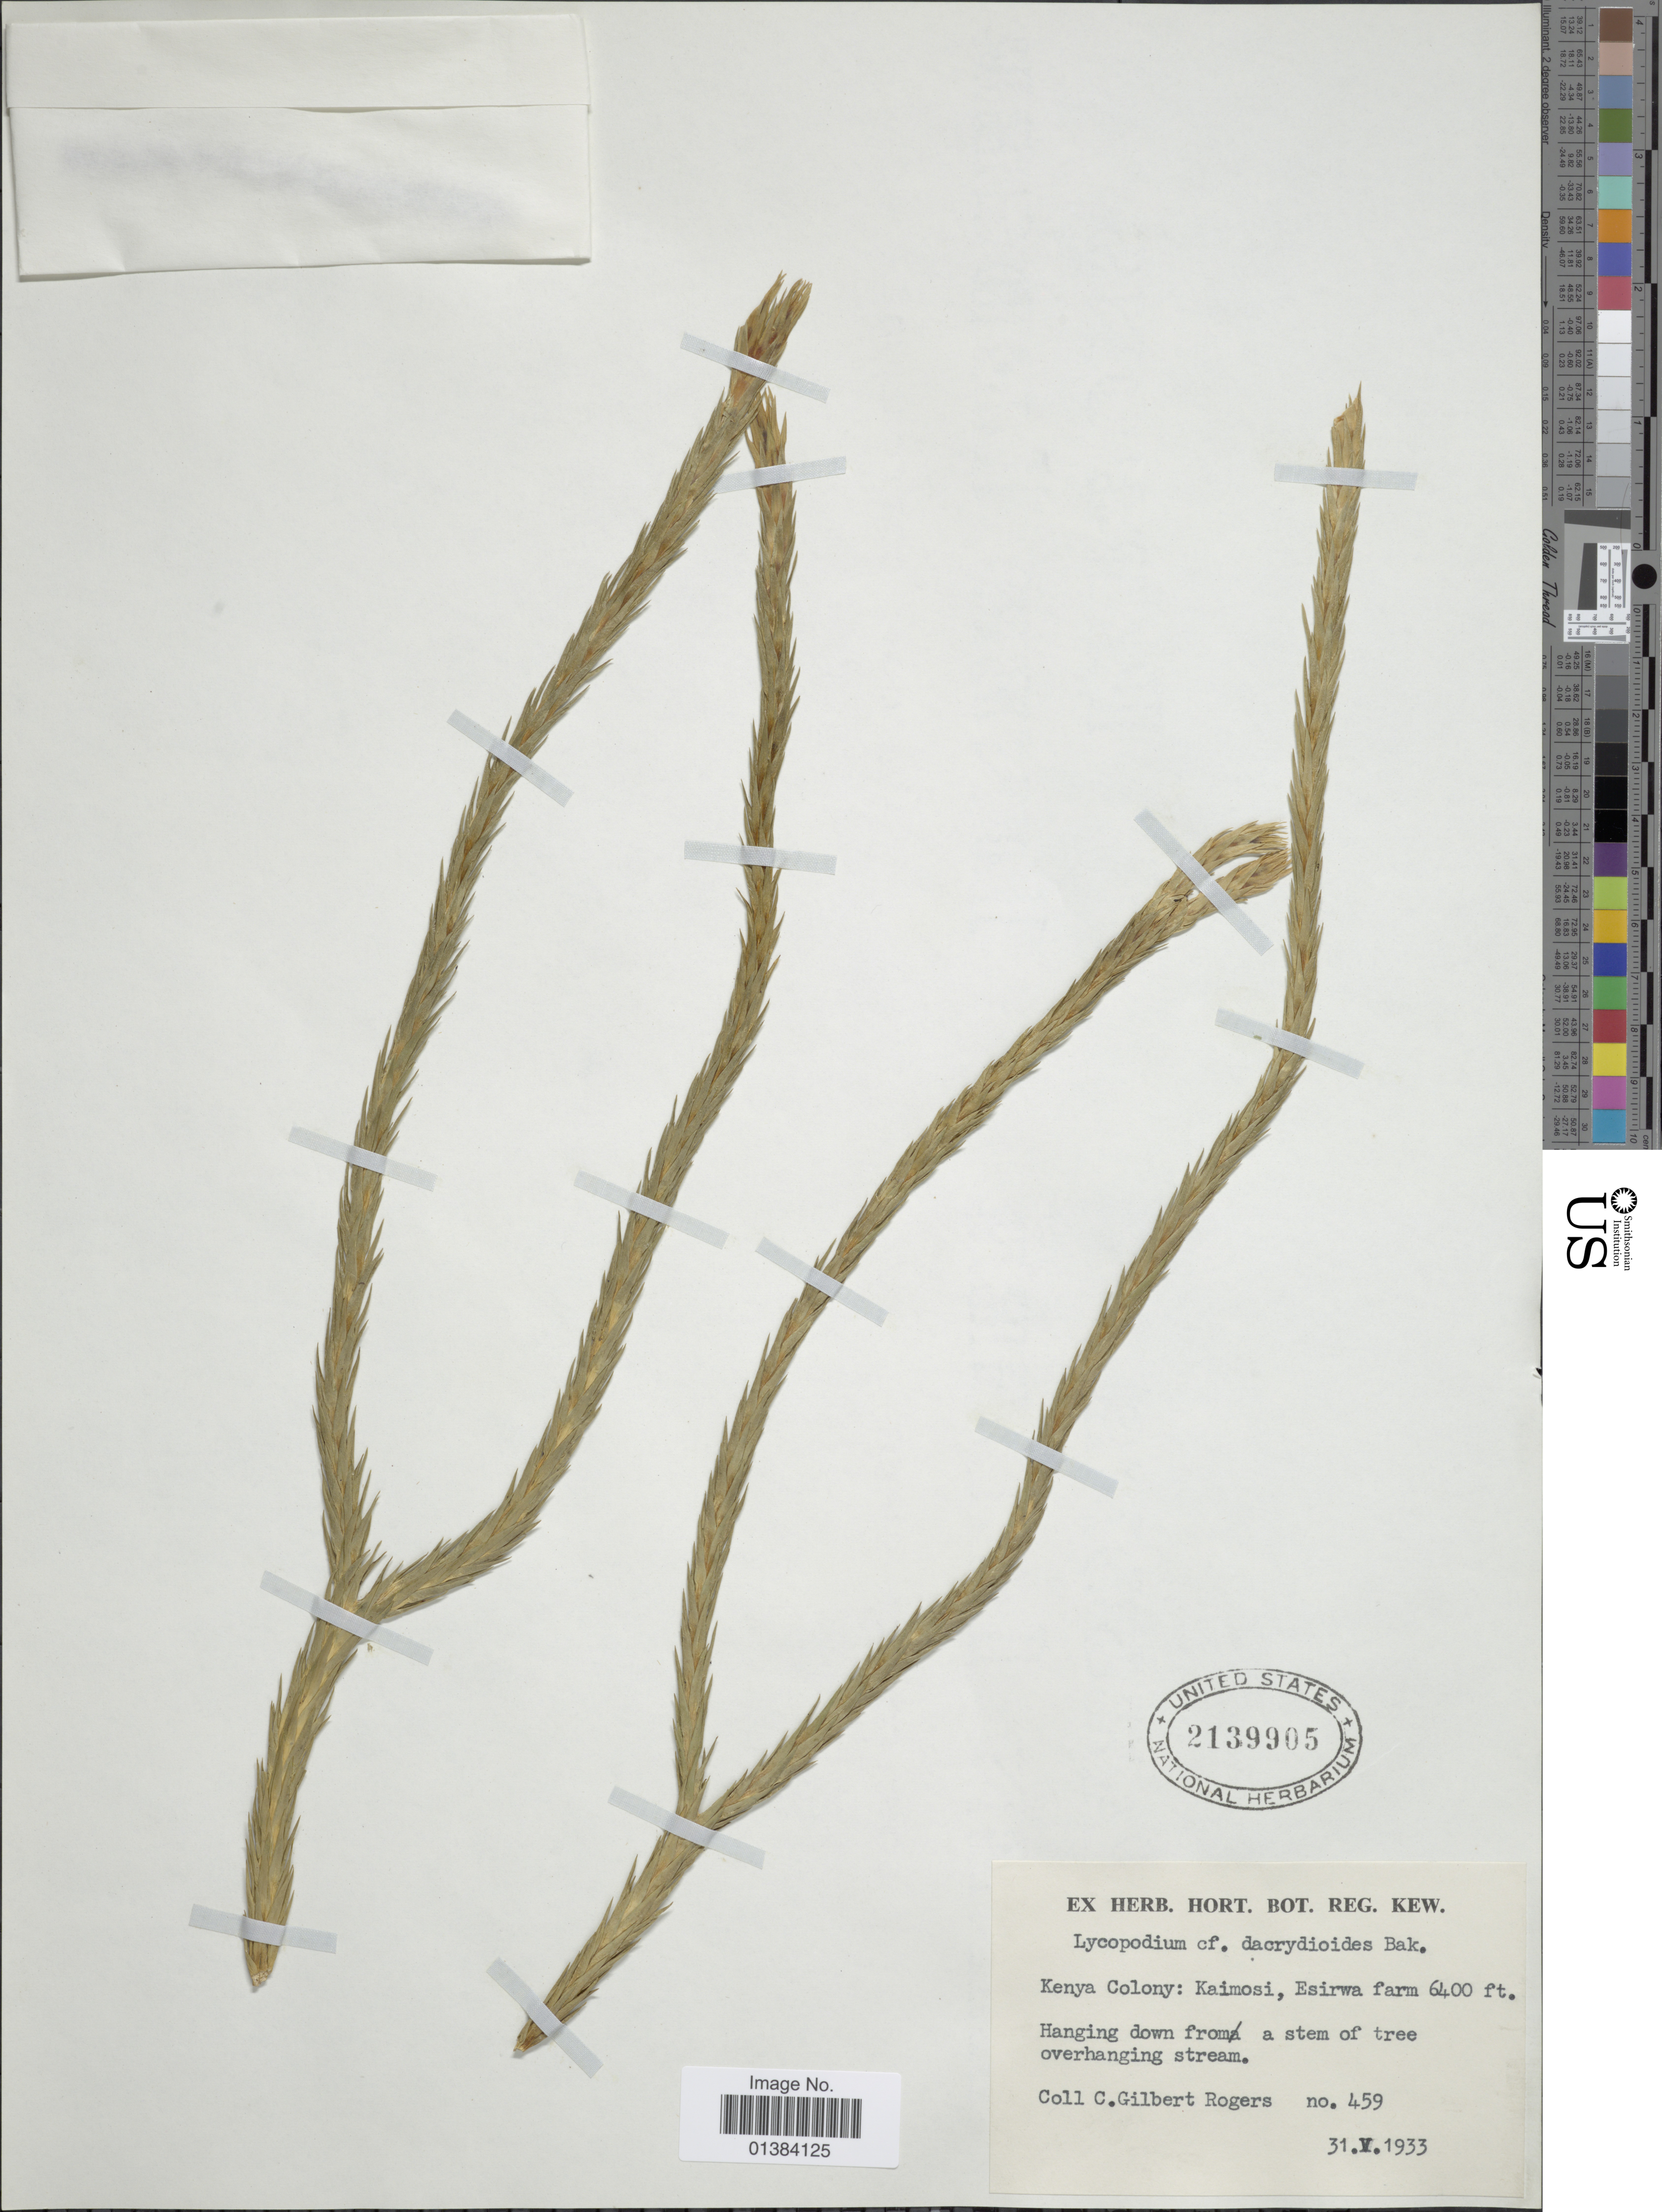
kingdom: Plantae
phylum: Tracheophyta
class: Lycopodiopsida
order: Lycopodiales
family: Lycopodiaceae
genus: Phlegmariurus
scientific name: Phlegmariurus dacrydioides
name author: (Baker) A. R. Field & Bostock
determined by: Field, A. R.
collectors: C. Rogers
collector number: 459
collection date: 1933-05-31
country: Kenya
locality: Kenya Colony: Kaimosi, Esirwa farm.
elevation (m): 1951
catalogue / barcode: US 2139905